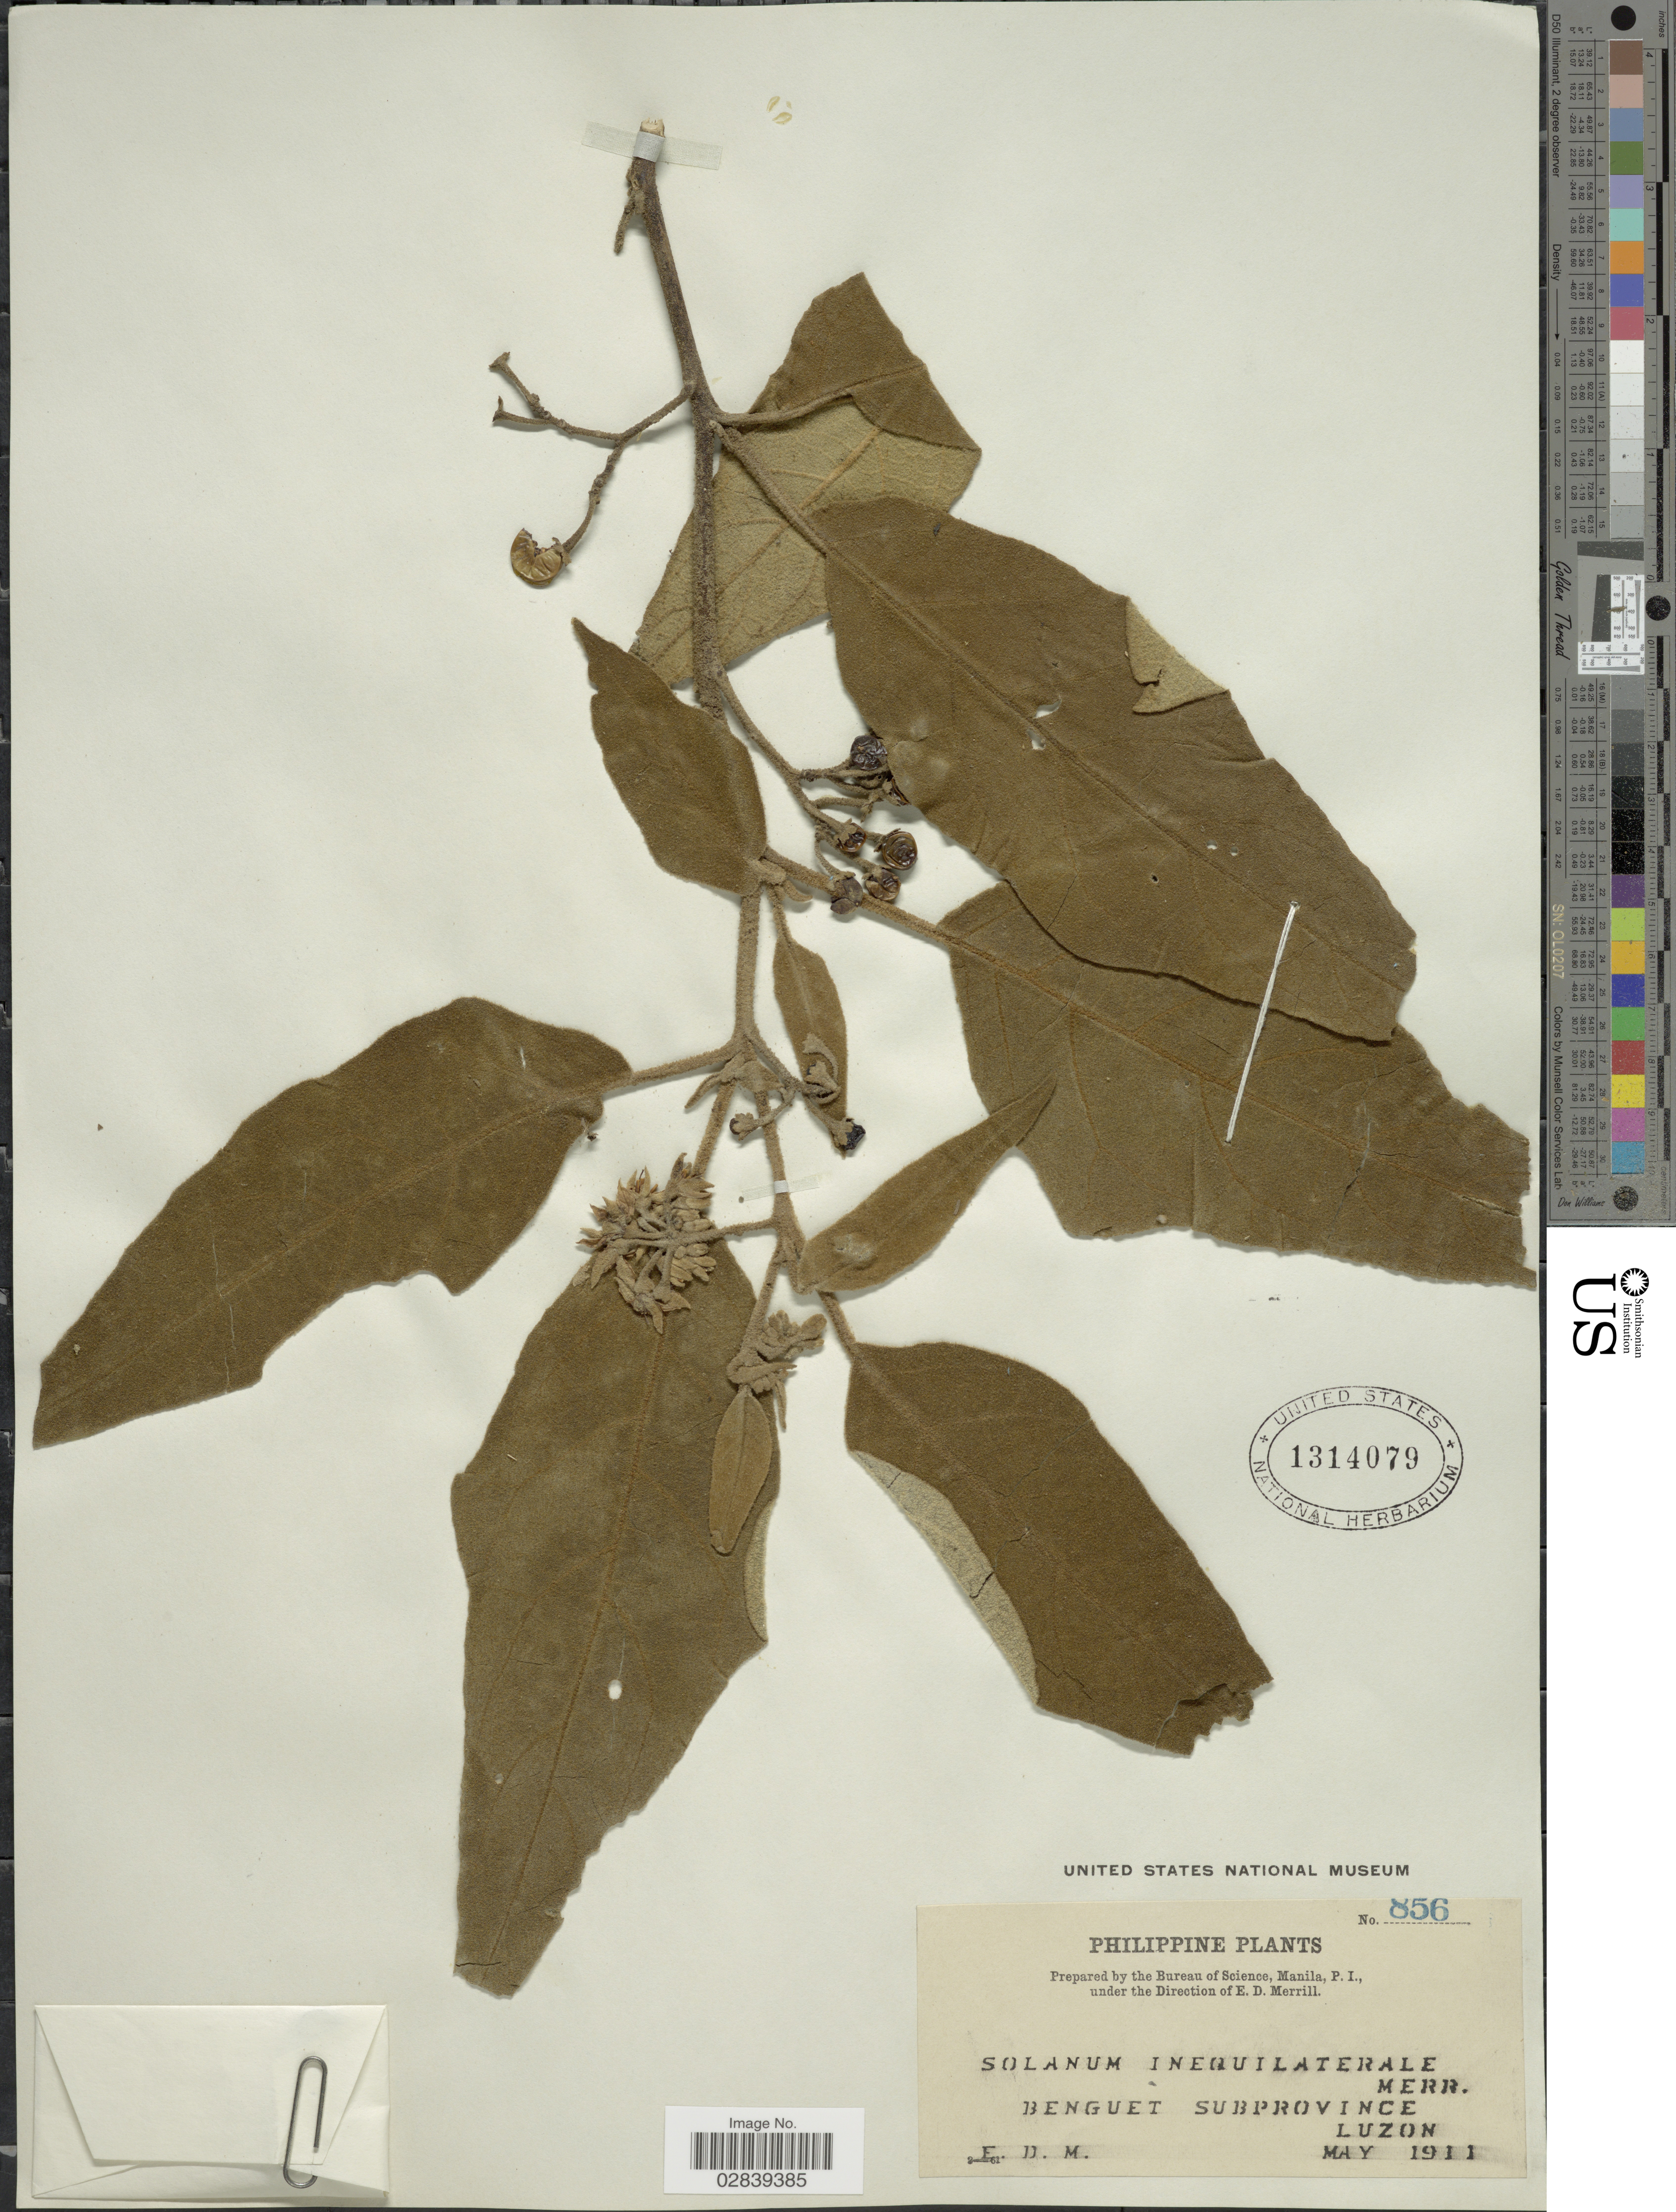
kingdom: Plantae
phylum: Tracheophyta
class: Magnoliopsida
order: Solanales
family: Solanaceae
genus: Solanum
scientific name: Solanum inaequilaterale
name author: Merr.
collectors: E. D. Merrill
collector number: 856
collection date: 1911-05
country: Philippines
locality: Benguet Subprovince, Luzon.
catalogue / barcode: US 1314079